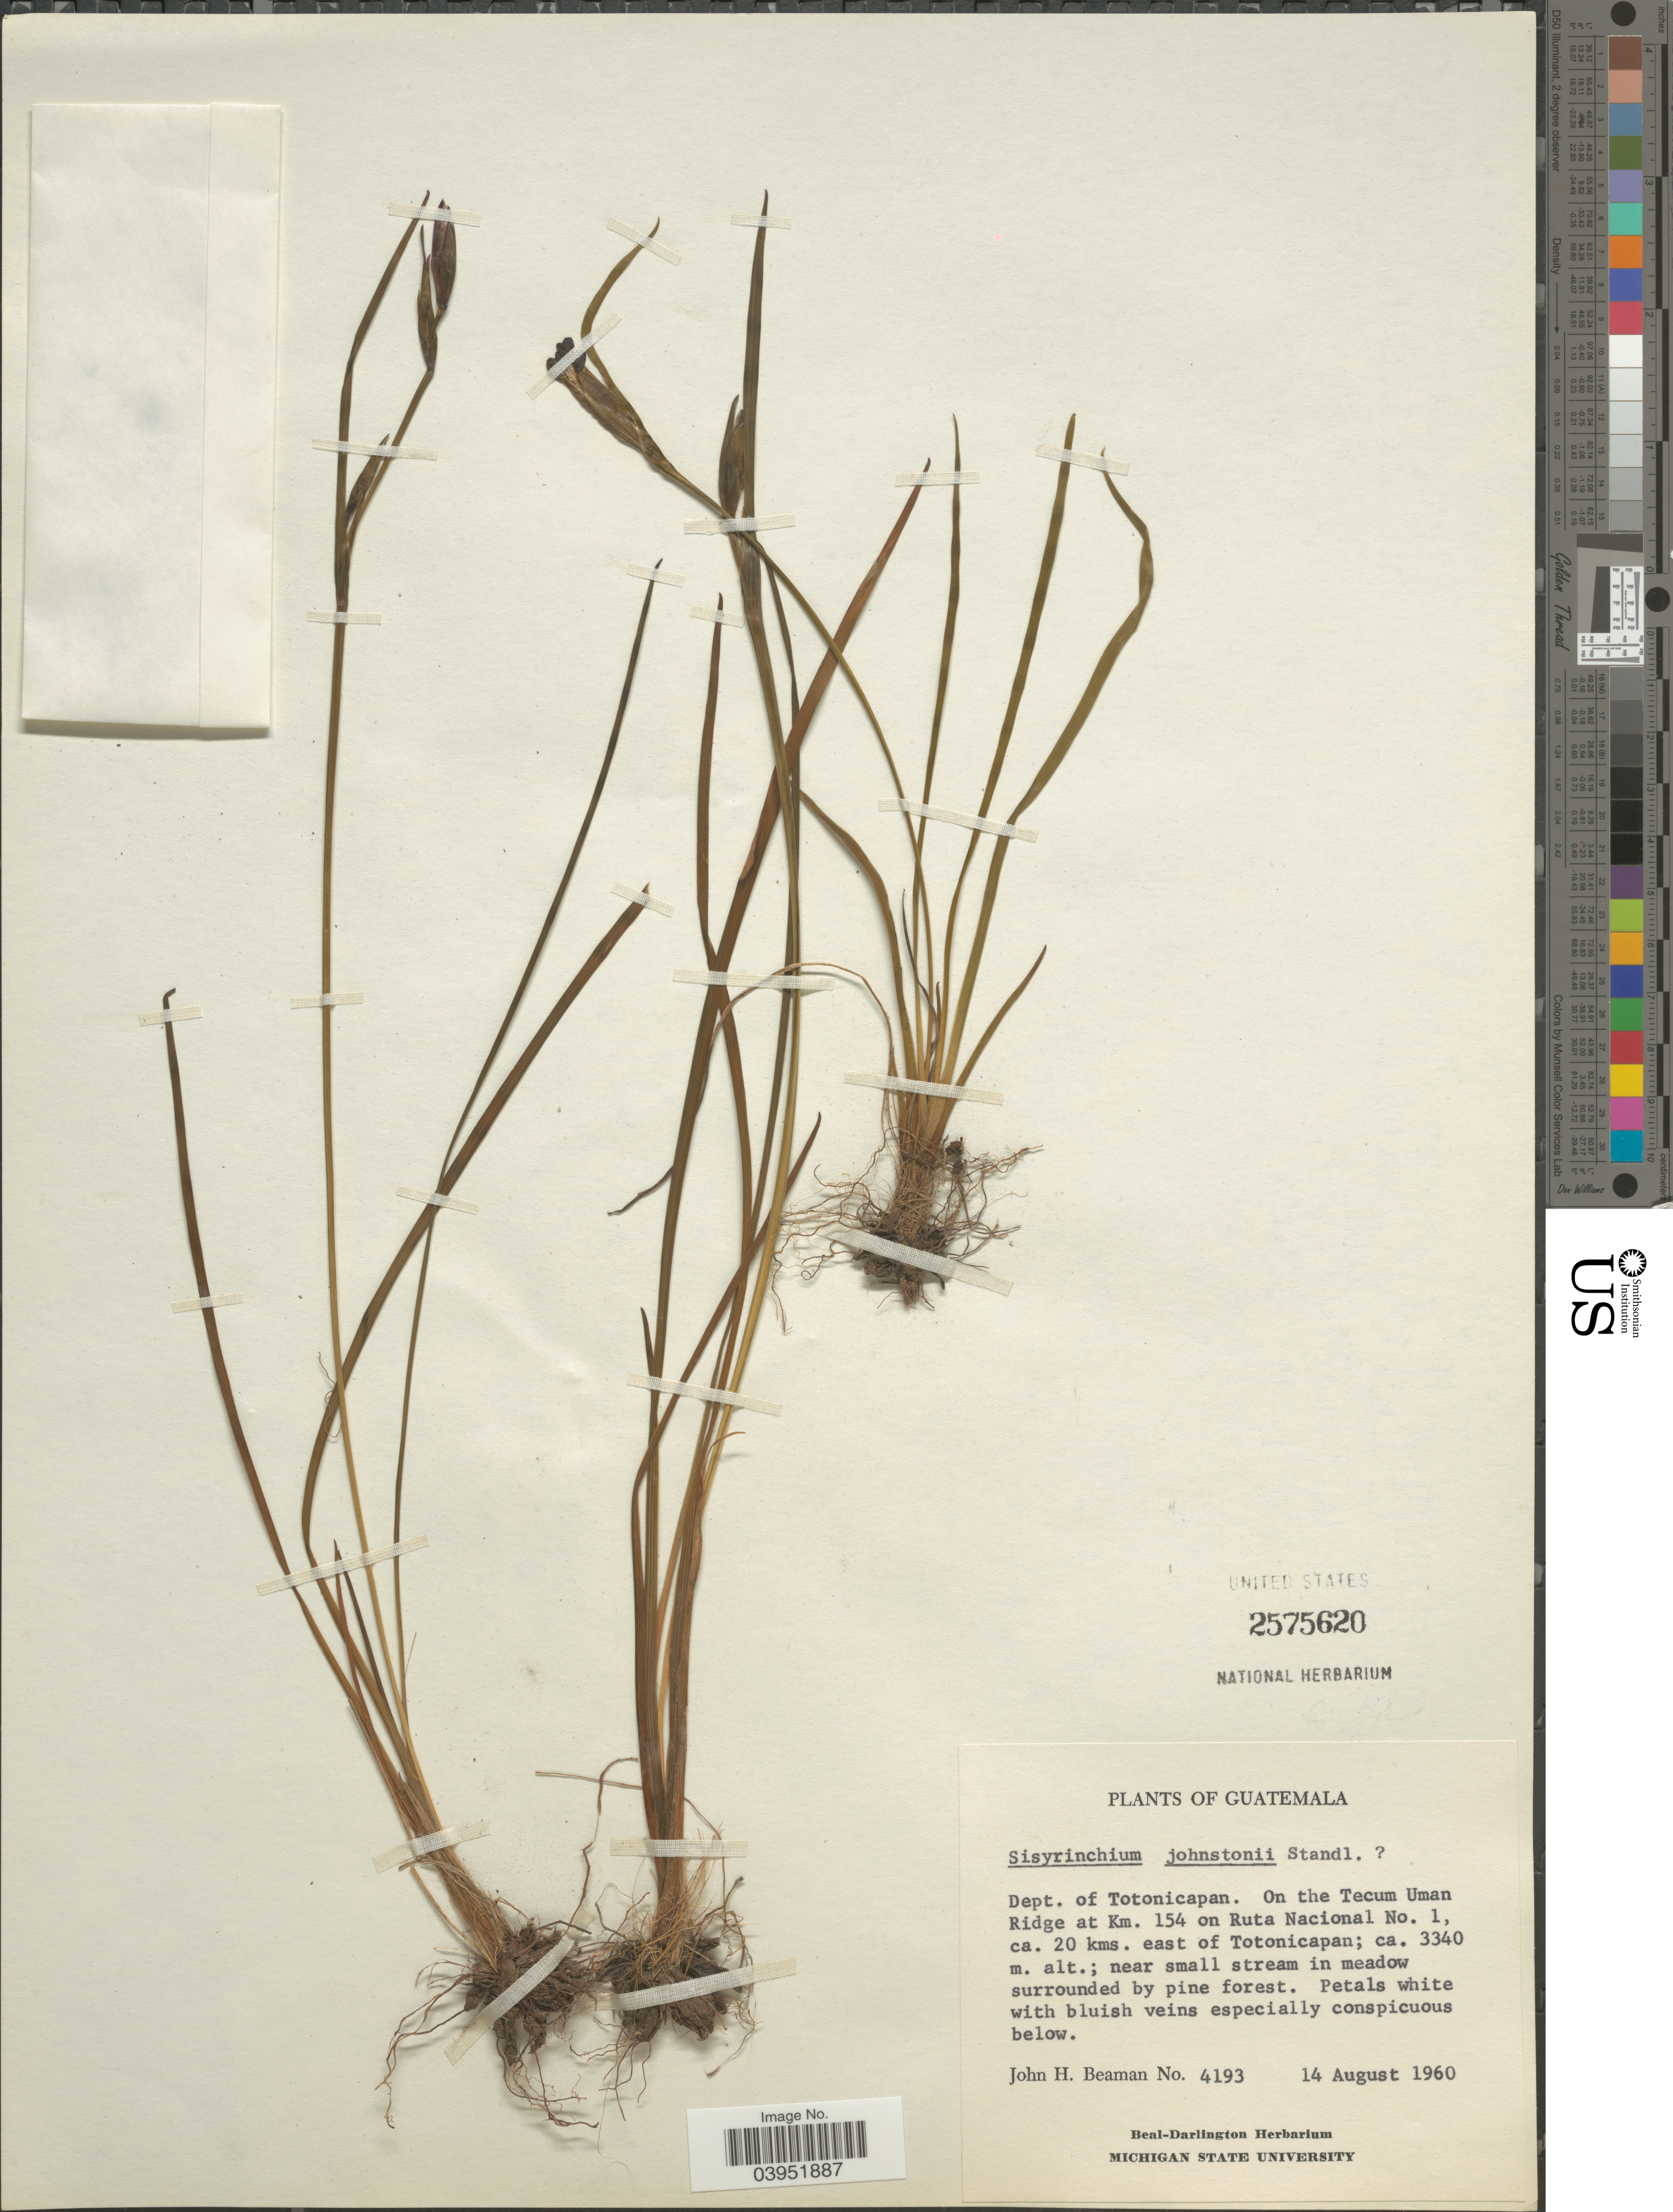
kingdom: Plantae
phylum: Tracheophyta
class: Liliopsida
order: Asparagales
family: Iridaceae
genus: Sisyrinchium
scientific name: Sisyrinchium sp.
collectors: J. H. Beaman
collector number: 4193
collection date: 1960-08-14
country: Guatemala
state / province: Totonicapan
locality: Dept. of Totonicapan. On the Tecum Uman Ridge at Km. 154 on Ruta Nacional No. 1, ca. 20 kms. east of Totonicapan. Near small stream in meadow surrounded by pine forest.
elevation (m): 3340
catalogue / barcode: US 2575620